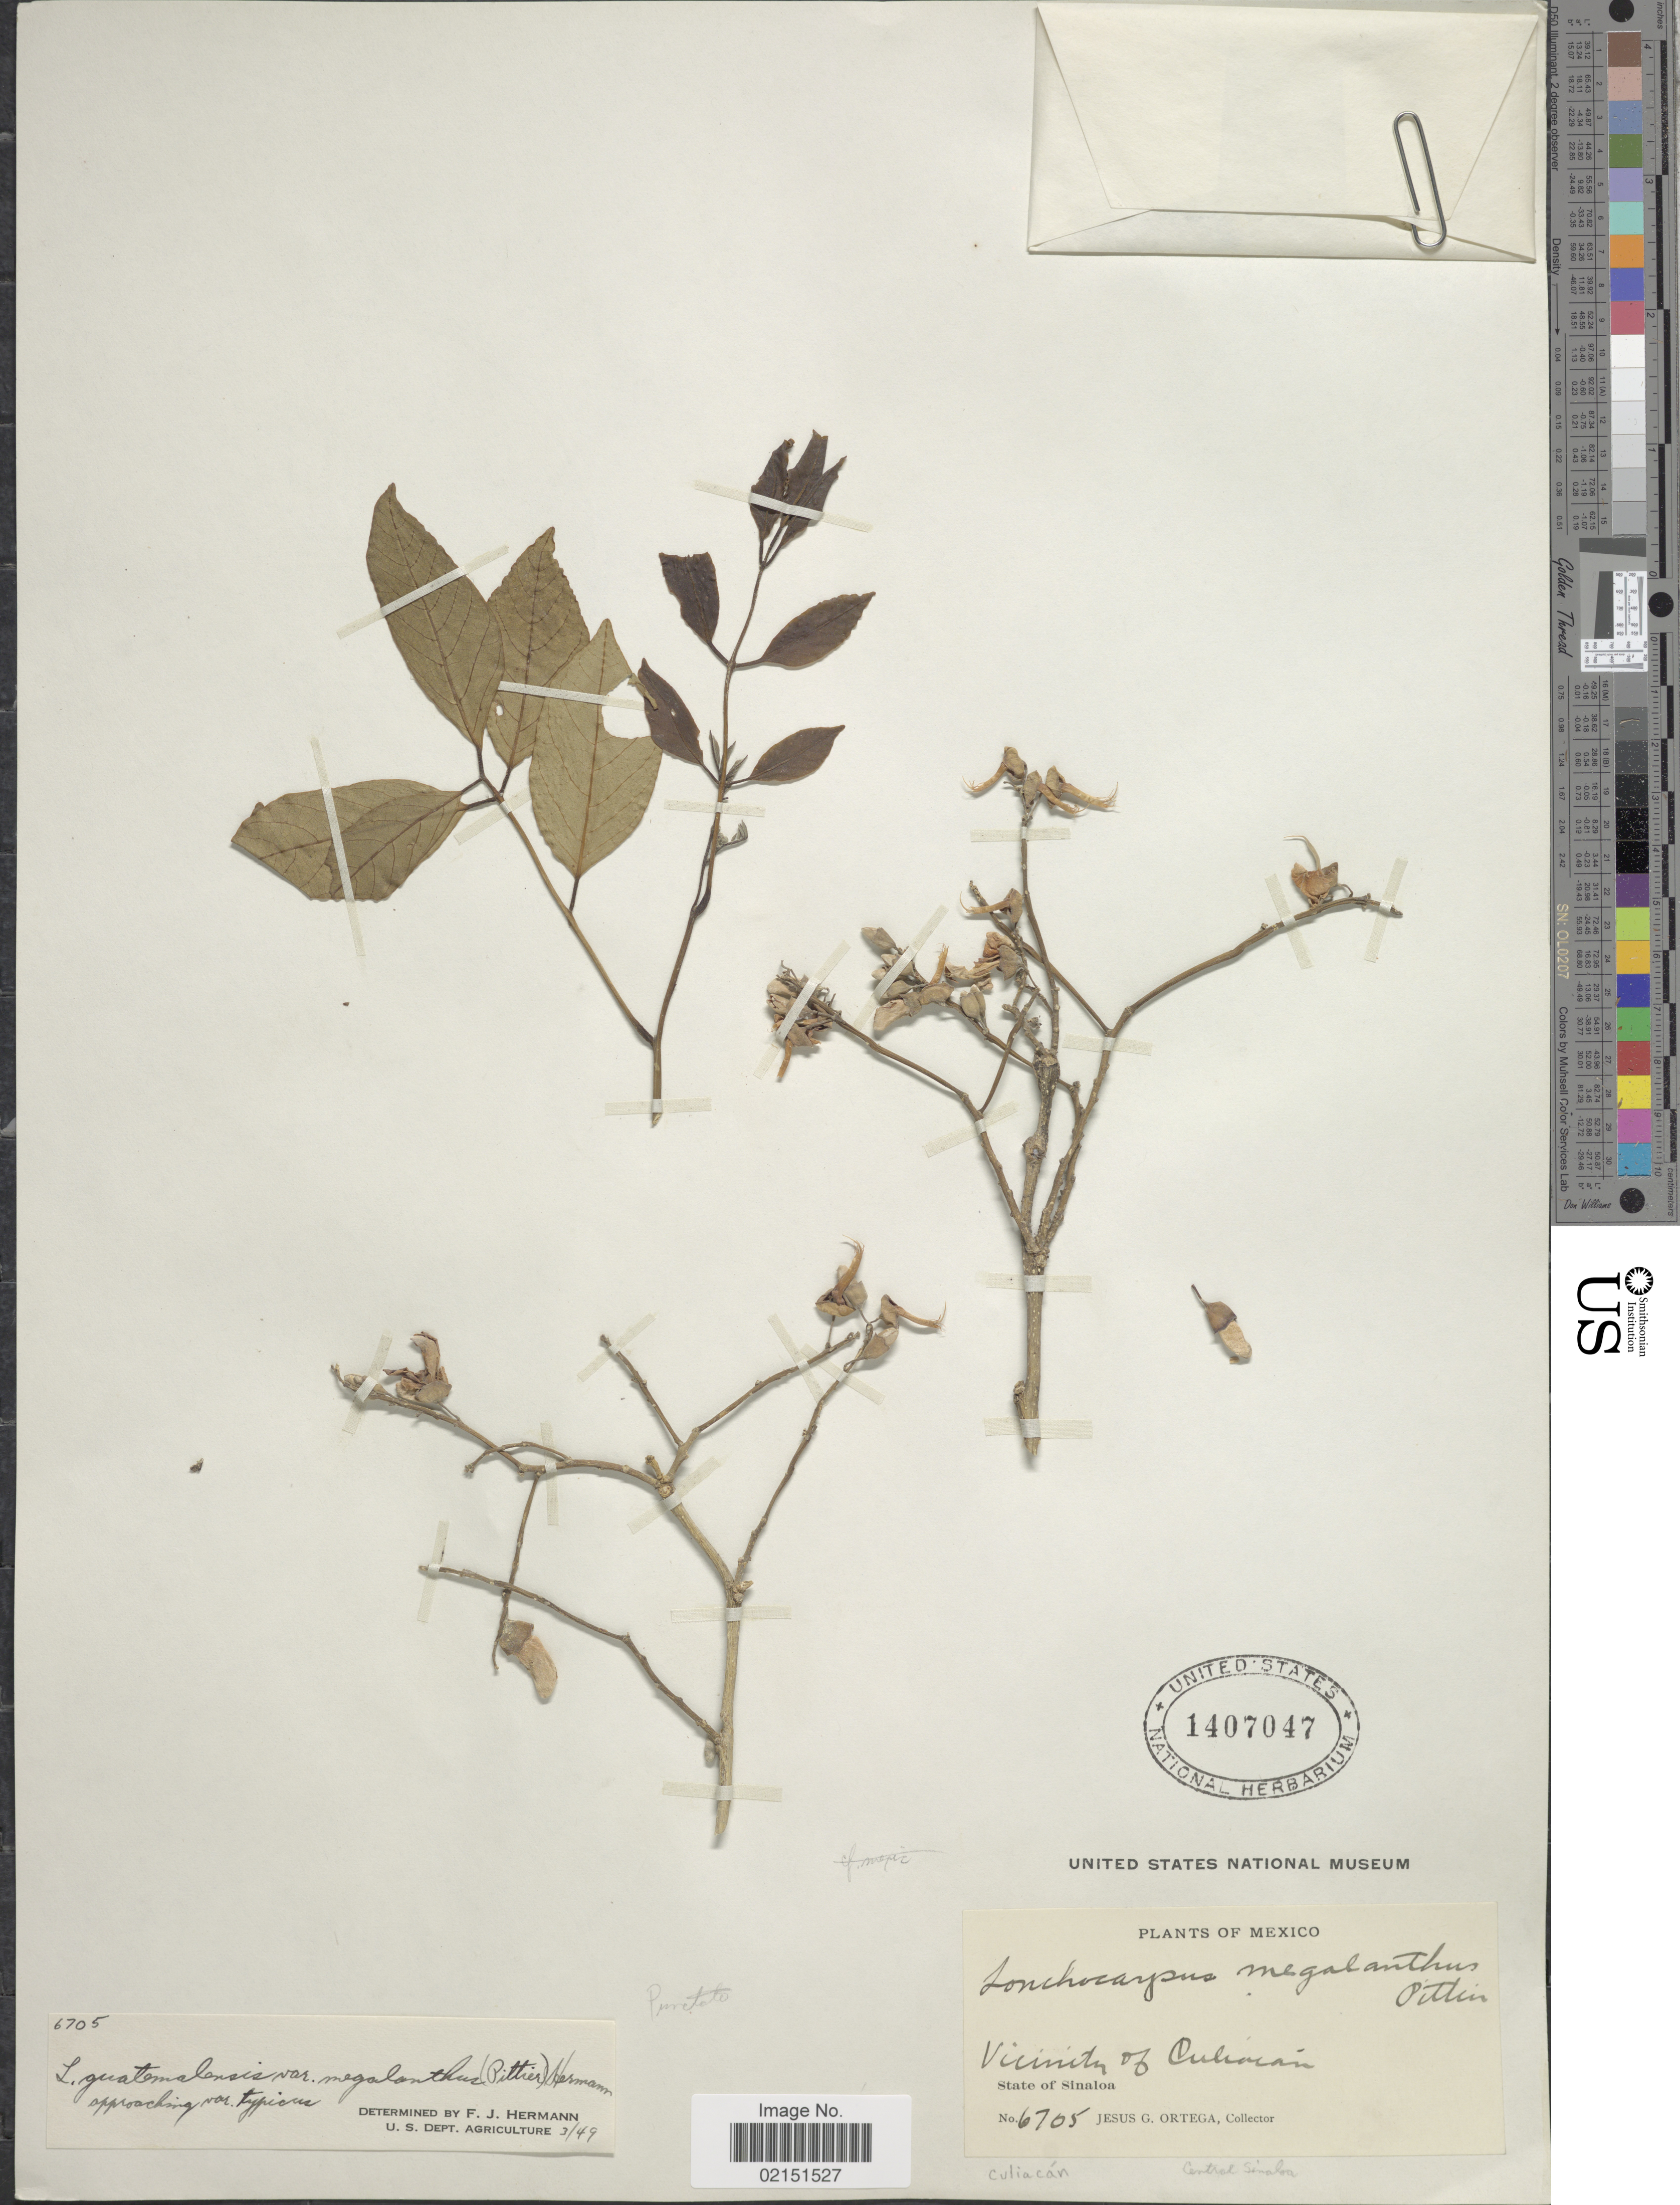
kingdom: Plantae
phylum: Tracheophyta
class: Magnoliopsida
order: Fabales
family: Fabaceae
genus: Lonchocarpus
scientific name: Lonchocarpus guatemalensis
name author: Benth.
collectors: J. Ortega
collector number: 6705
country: Mexico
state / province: Sinaloa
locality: Vicinity of Culiacan, State of Sinaloa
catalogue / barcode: US 1407047